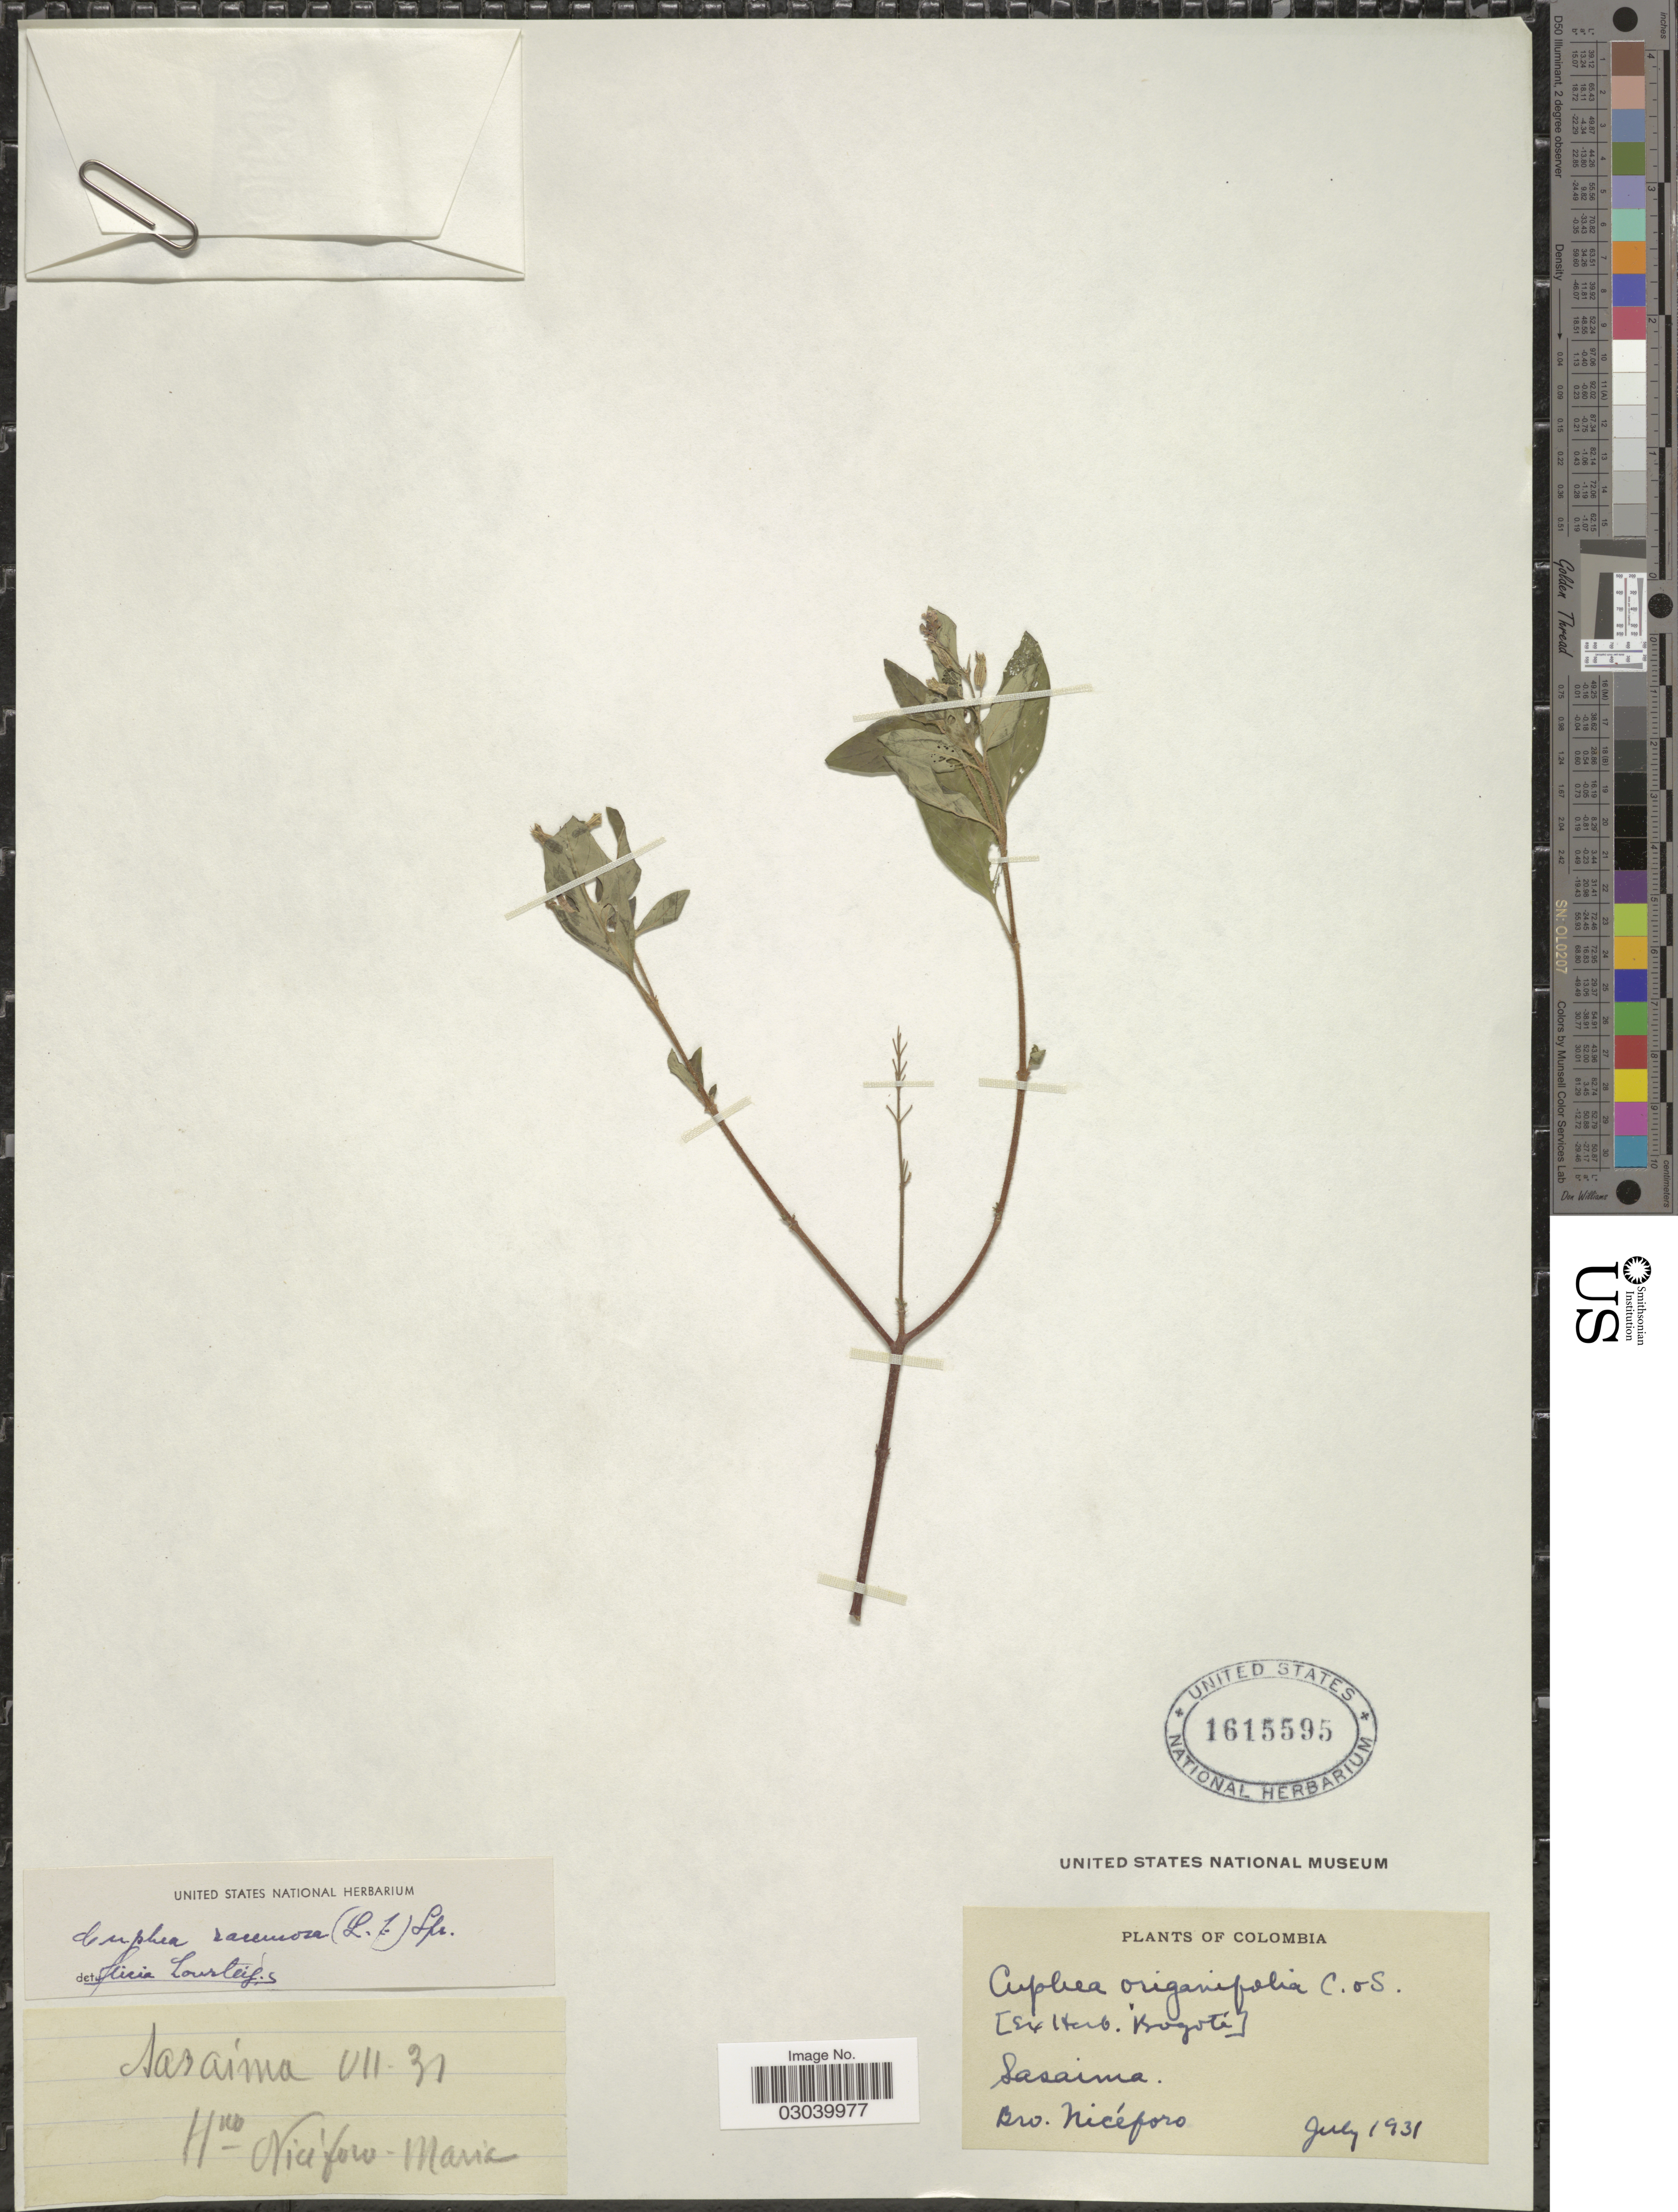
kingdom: Plantae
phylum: Tracheophyta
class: Magnoliopsida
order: Myrtales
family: Lythraceae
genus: Cuphea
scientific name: Cuphea racemosa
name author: (L. f.) Spreng.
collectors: M. Niceforo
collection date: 1931-07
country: Colombia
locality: Sasaima.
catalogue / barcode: US 1615595